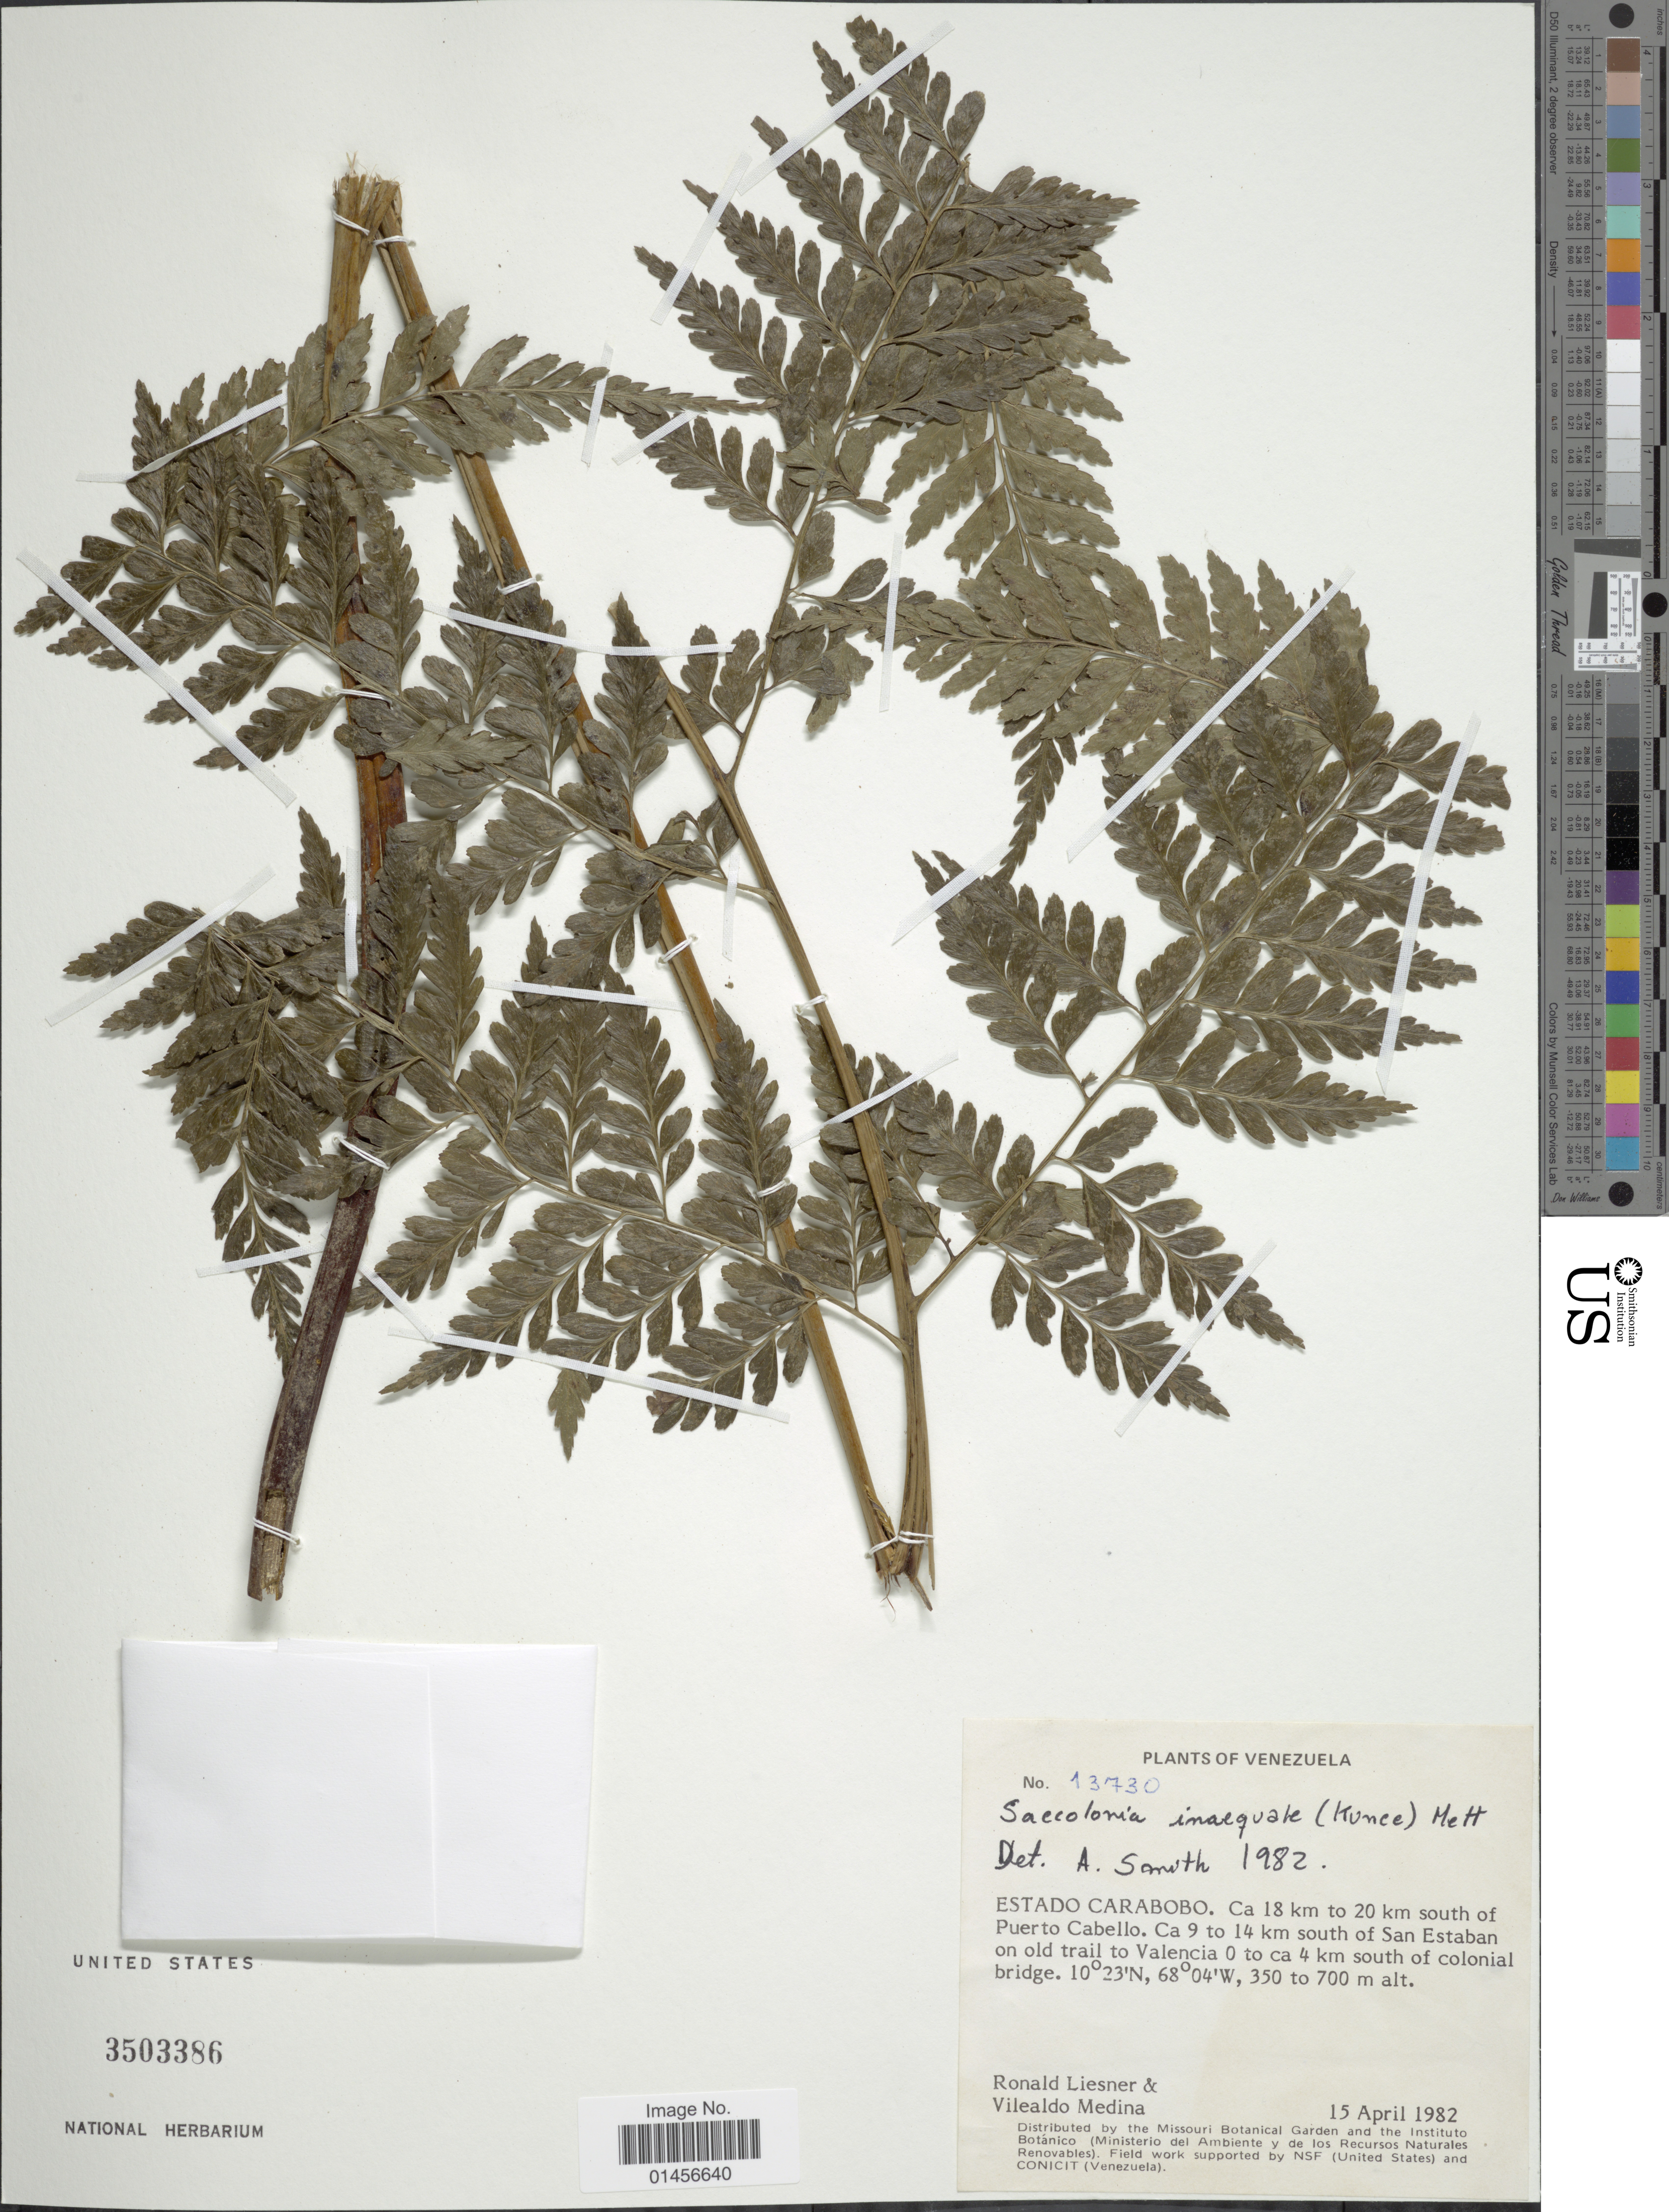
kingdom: Plantae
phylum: Tracheophyta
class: Polypodiopsida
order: Polypodiales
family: Saccolomataceae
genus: Saccoloma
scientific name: Saccoloma inaequale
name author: (Kunze) Mett.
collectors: R. L. Liesner & V. Medina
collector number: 13730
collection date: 1982-04-15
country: Venezuela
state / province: Carabobo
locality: Ca 18 km to 20 km south of Puerto Cabello, Ca 9 to 14 km south of San Estaban on old trail to Valencia 0 to ca 4 km south of colonial bridge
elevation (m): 350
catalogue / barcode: US 3503386